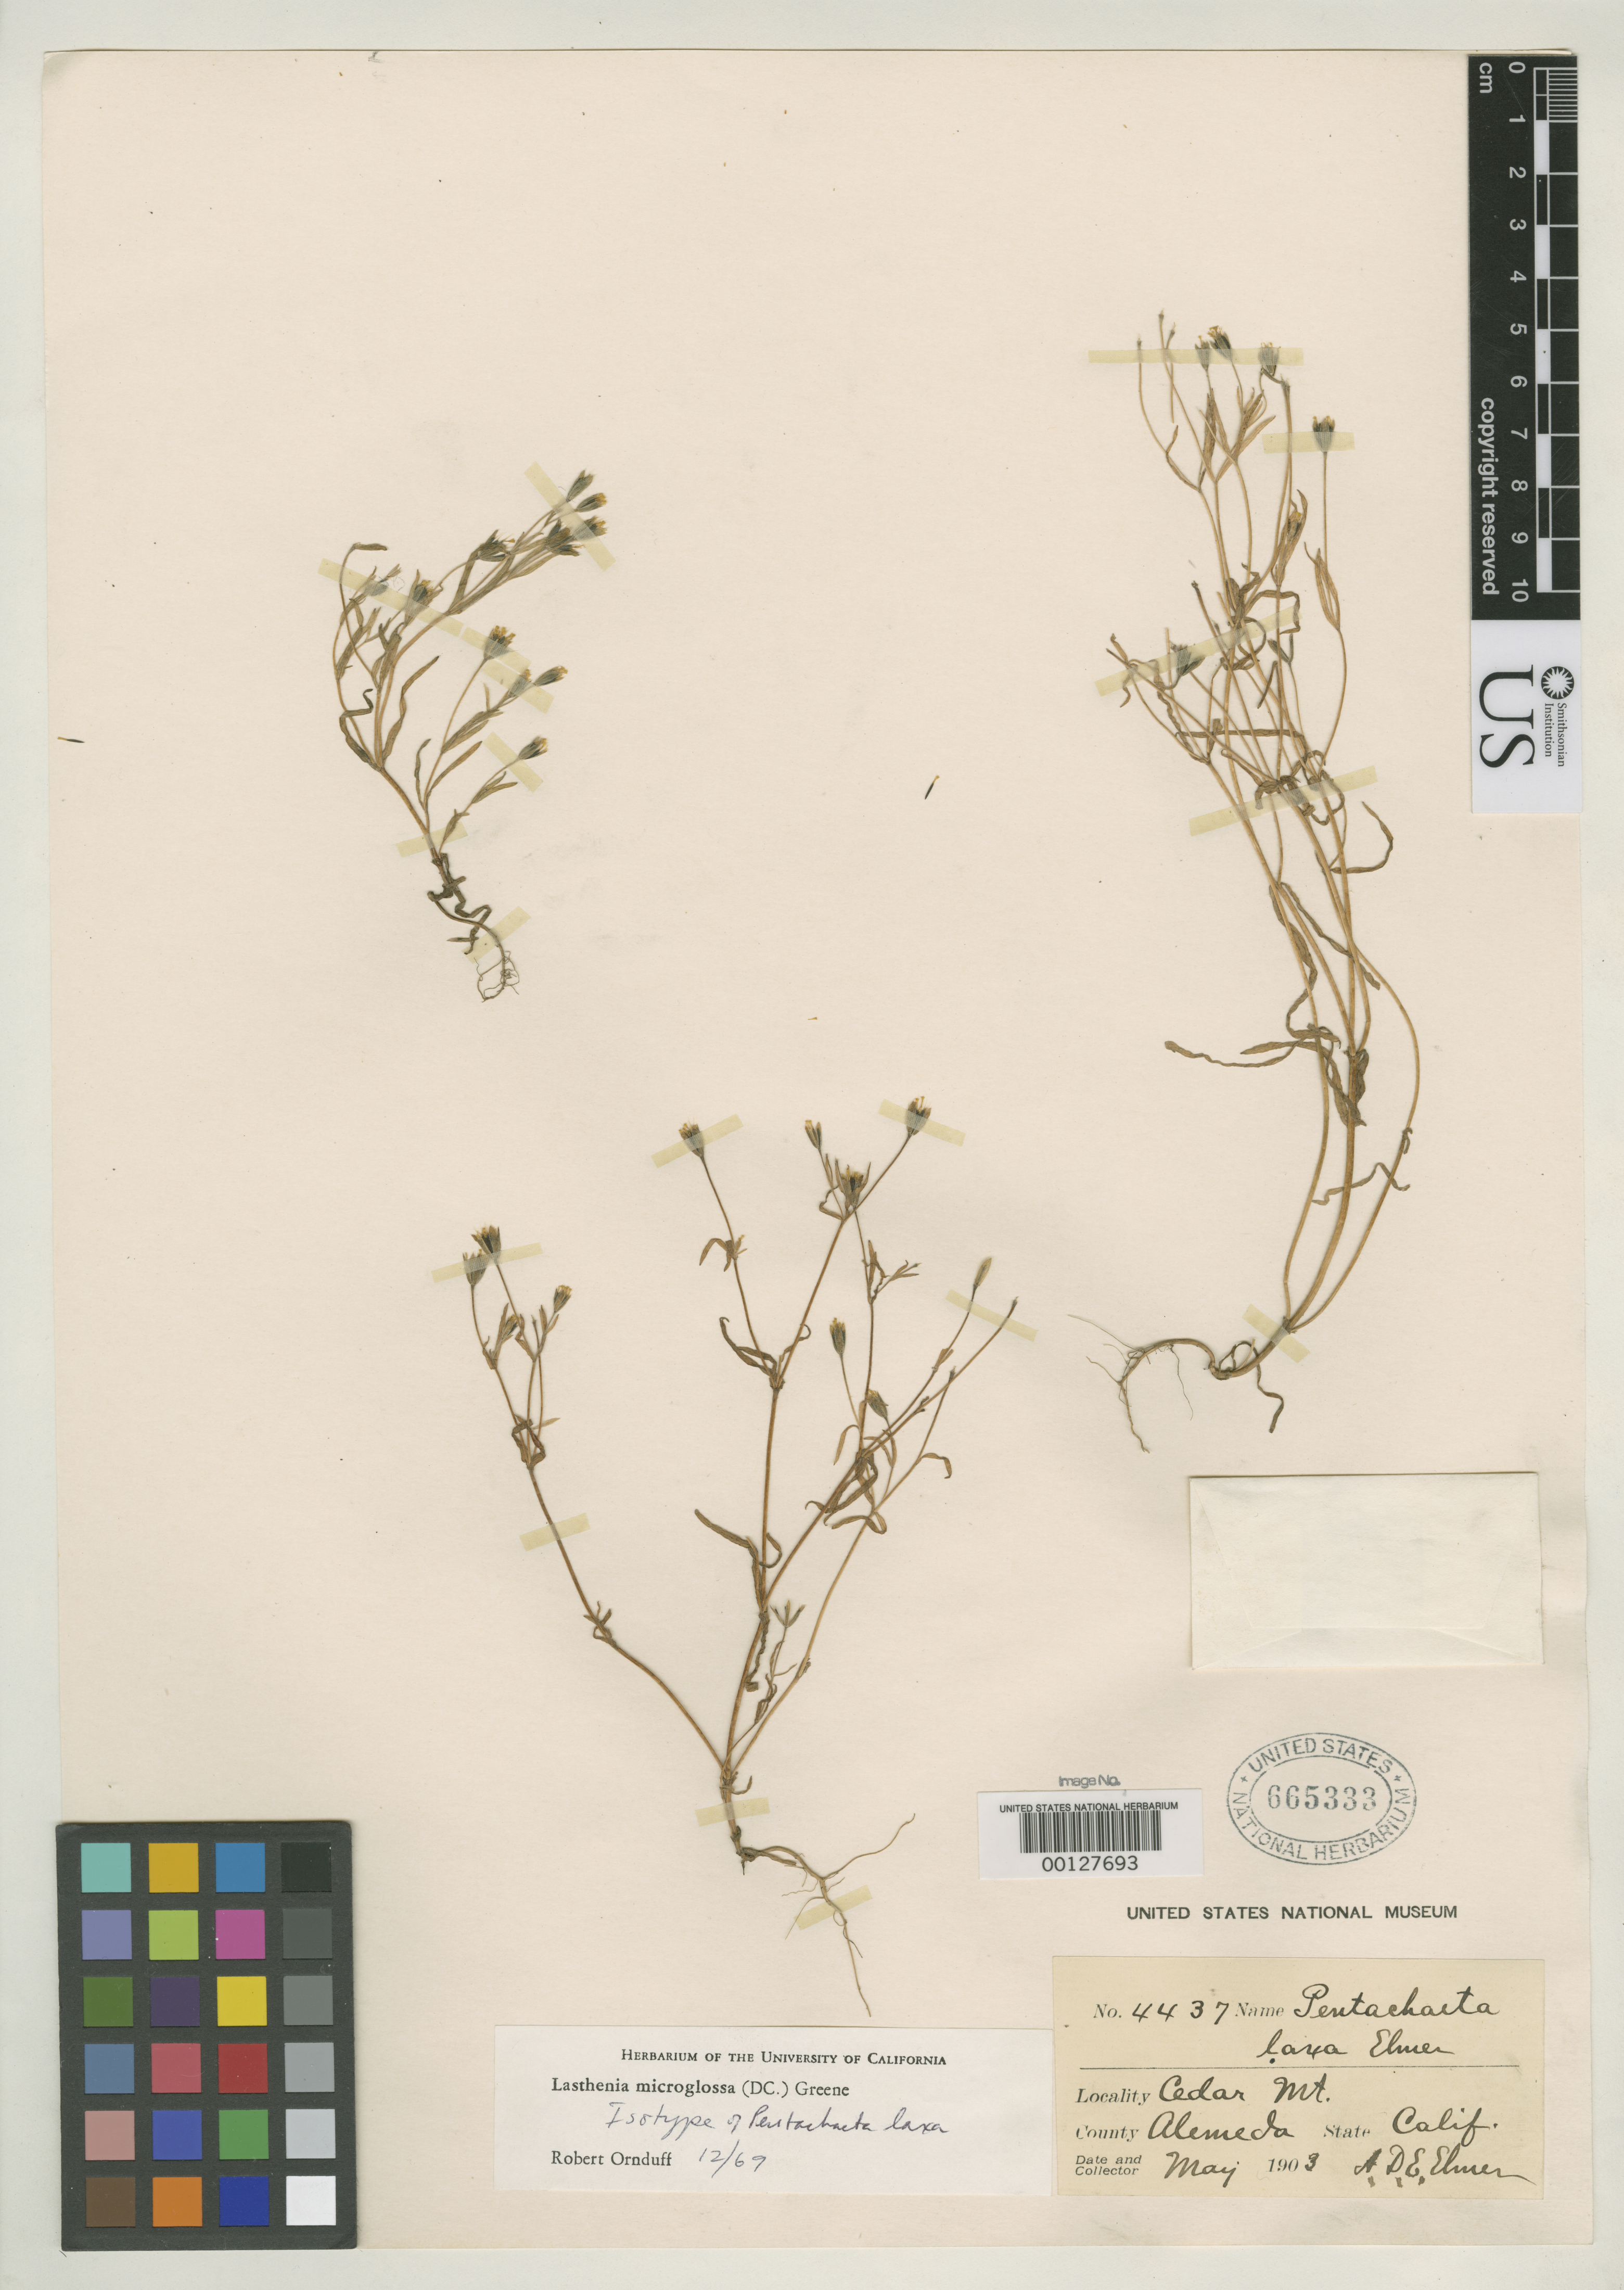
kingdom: Plantae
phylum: Tracheophyta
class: Magnoliopsida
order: Asterales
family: Asteraceae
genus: Pentachaeta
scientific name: Pentachaeta laxa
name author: Elmer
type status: Isotype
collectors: A. D. E. Elmer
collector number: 4437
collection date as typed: May 1903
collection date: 1903-05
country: United States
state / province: California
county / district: Alameda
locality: Cedar Mountain, Mount Hamilton Range.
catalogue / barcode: US 665333